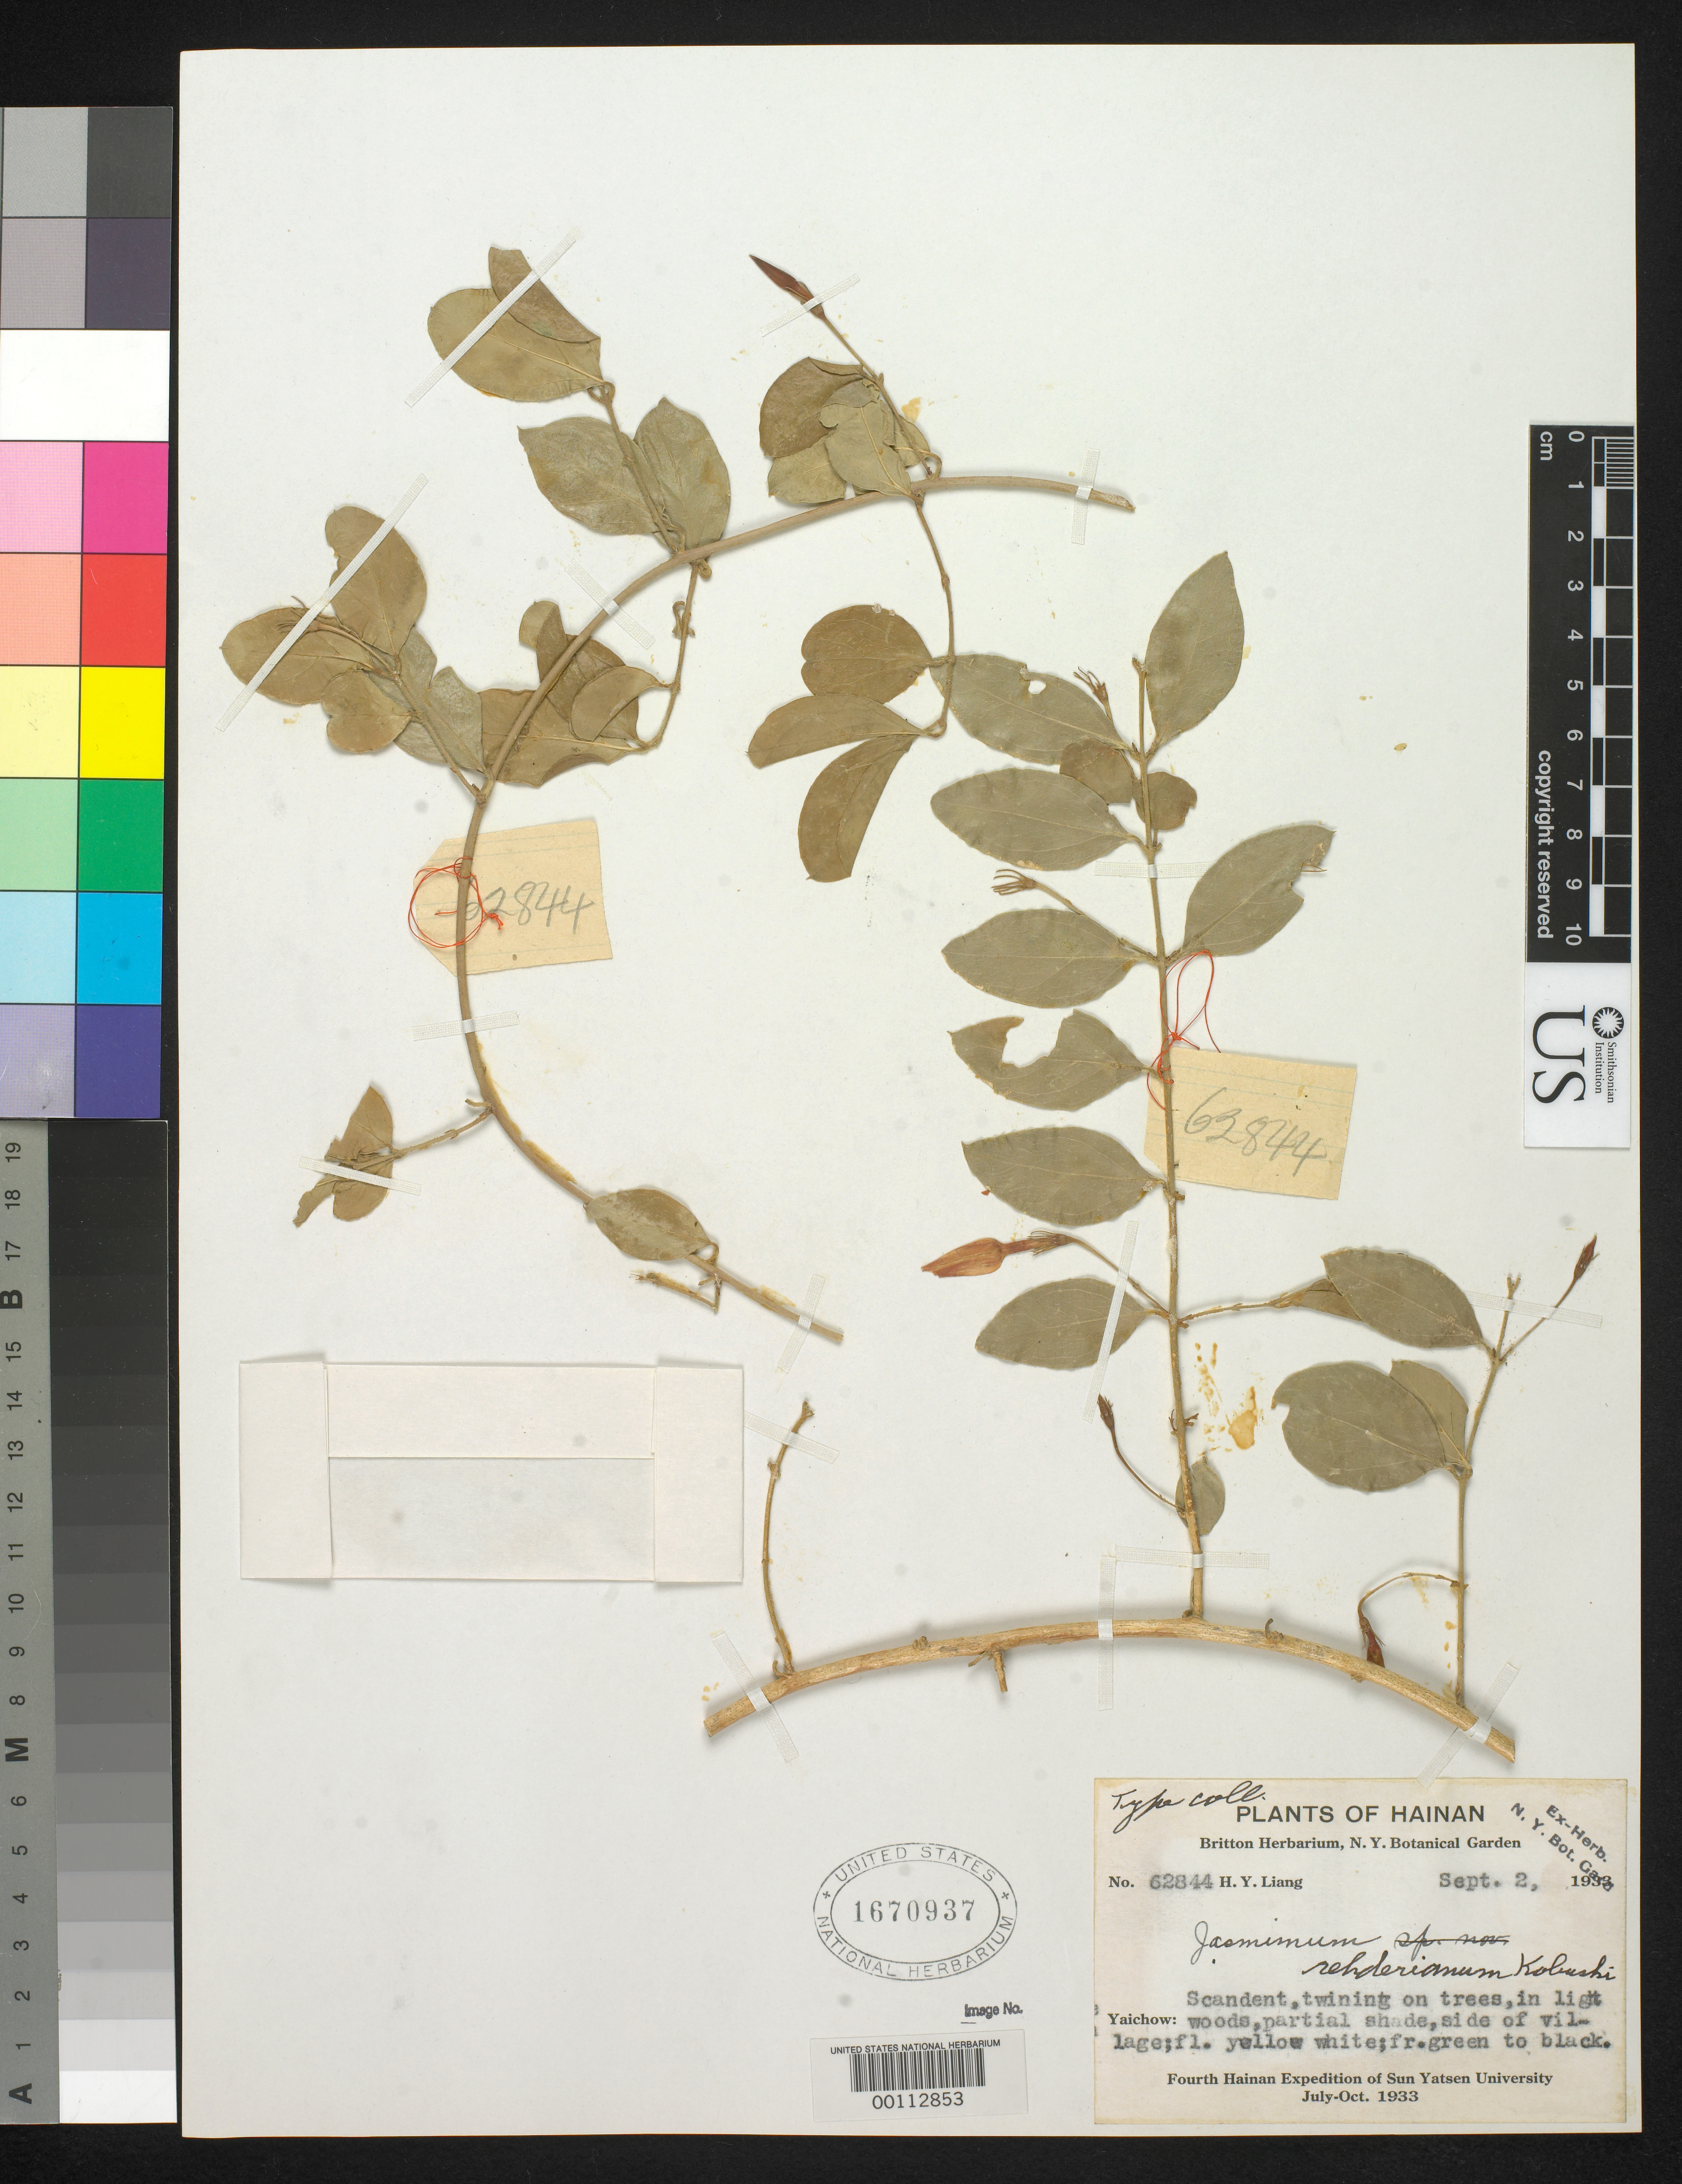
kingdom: Plantae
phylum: Tracheophyta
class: Magnoliopsida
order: Lamiales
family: Oleaceae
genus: Jasminum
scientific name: Jasminum rehderianum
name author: Kobuski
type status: Isotype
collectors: H. Y. Liang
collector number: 62844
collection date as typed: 02 Sep 1933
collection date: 1933-09-02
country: China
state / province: Hainan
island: Hainan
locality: Ngai Yuen.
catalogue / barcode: US 1670937